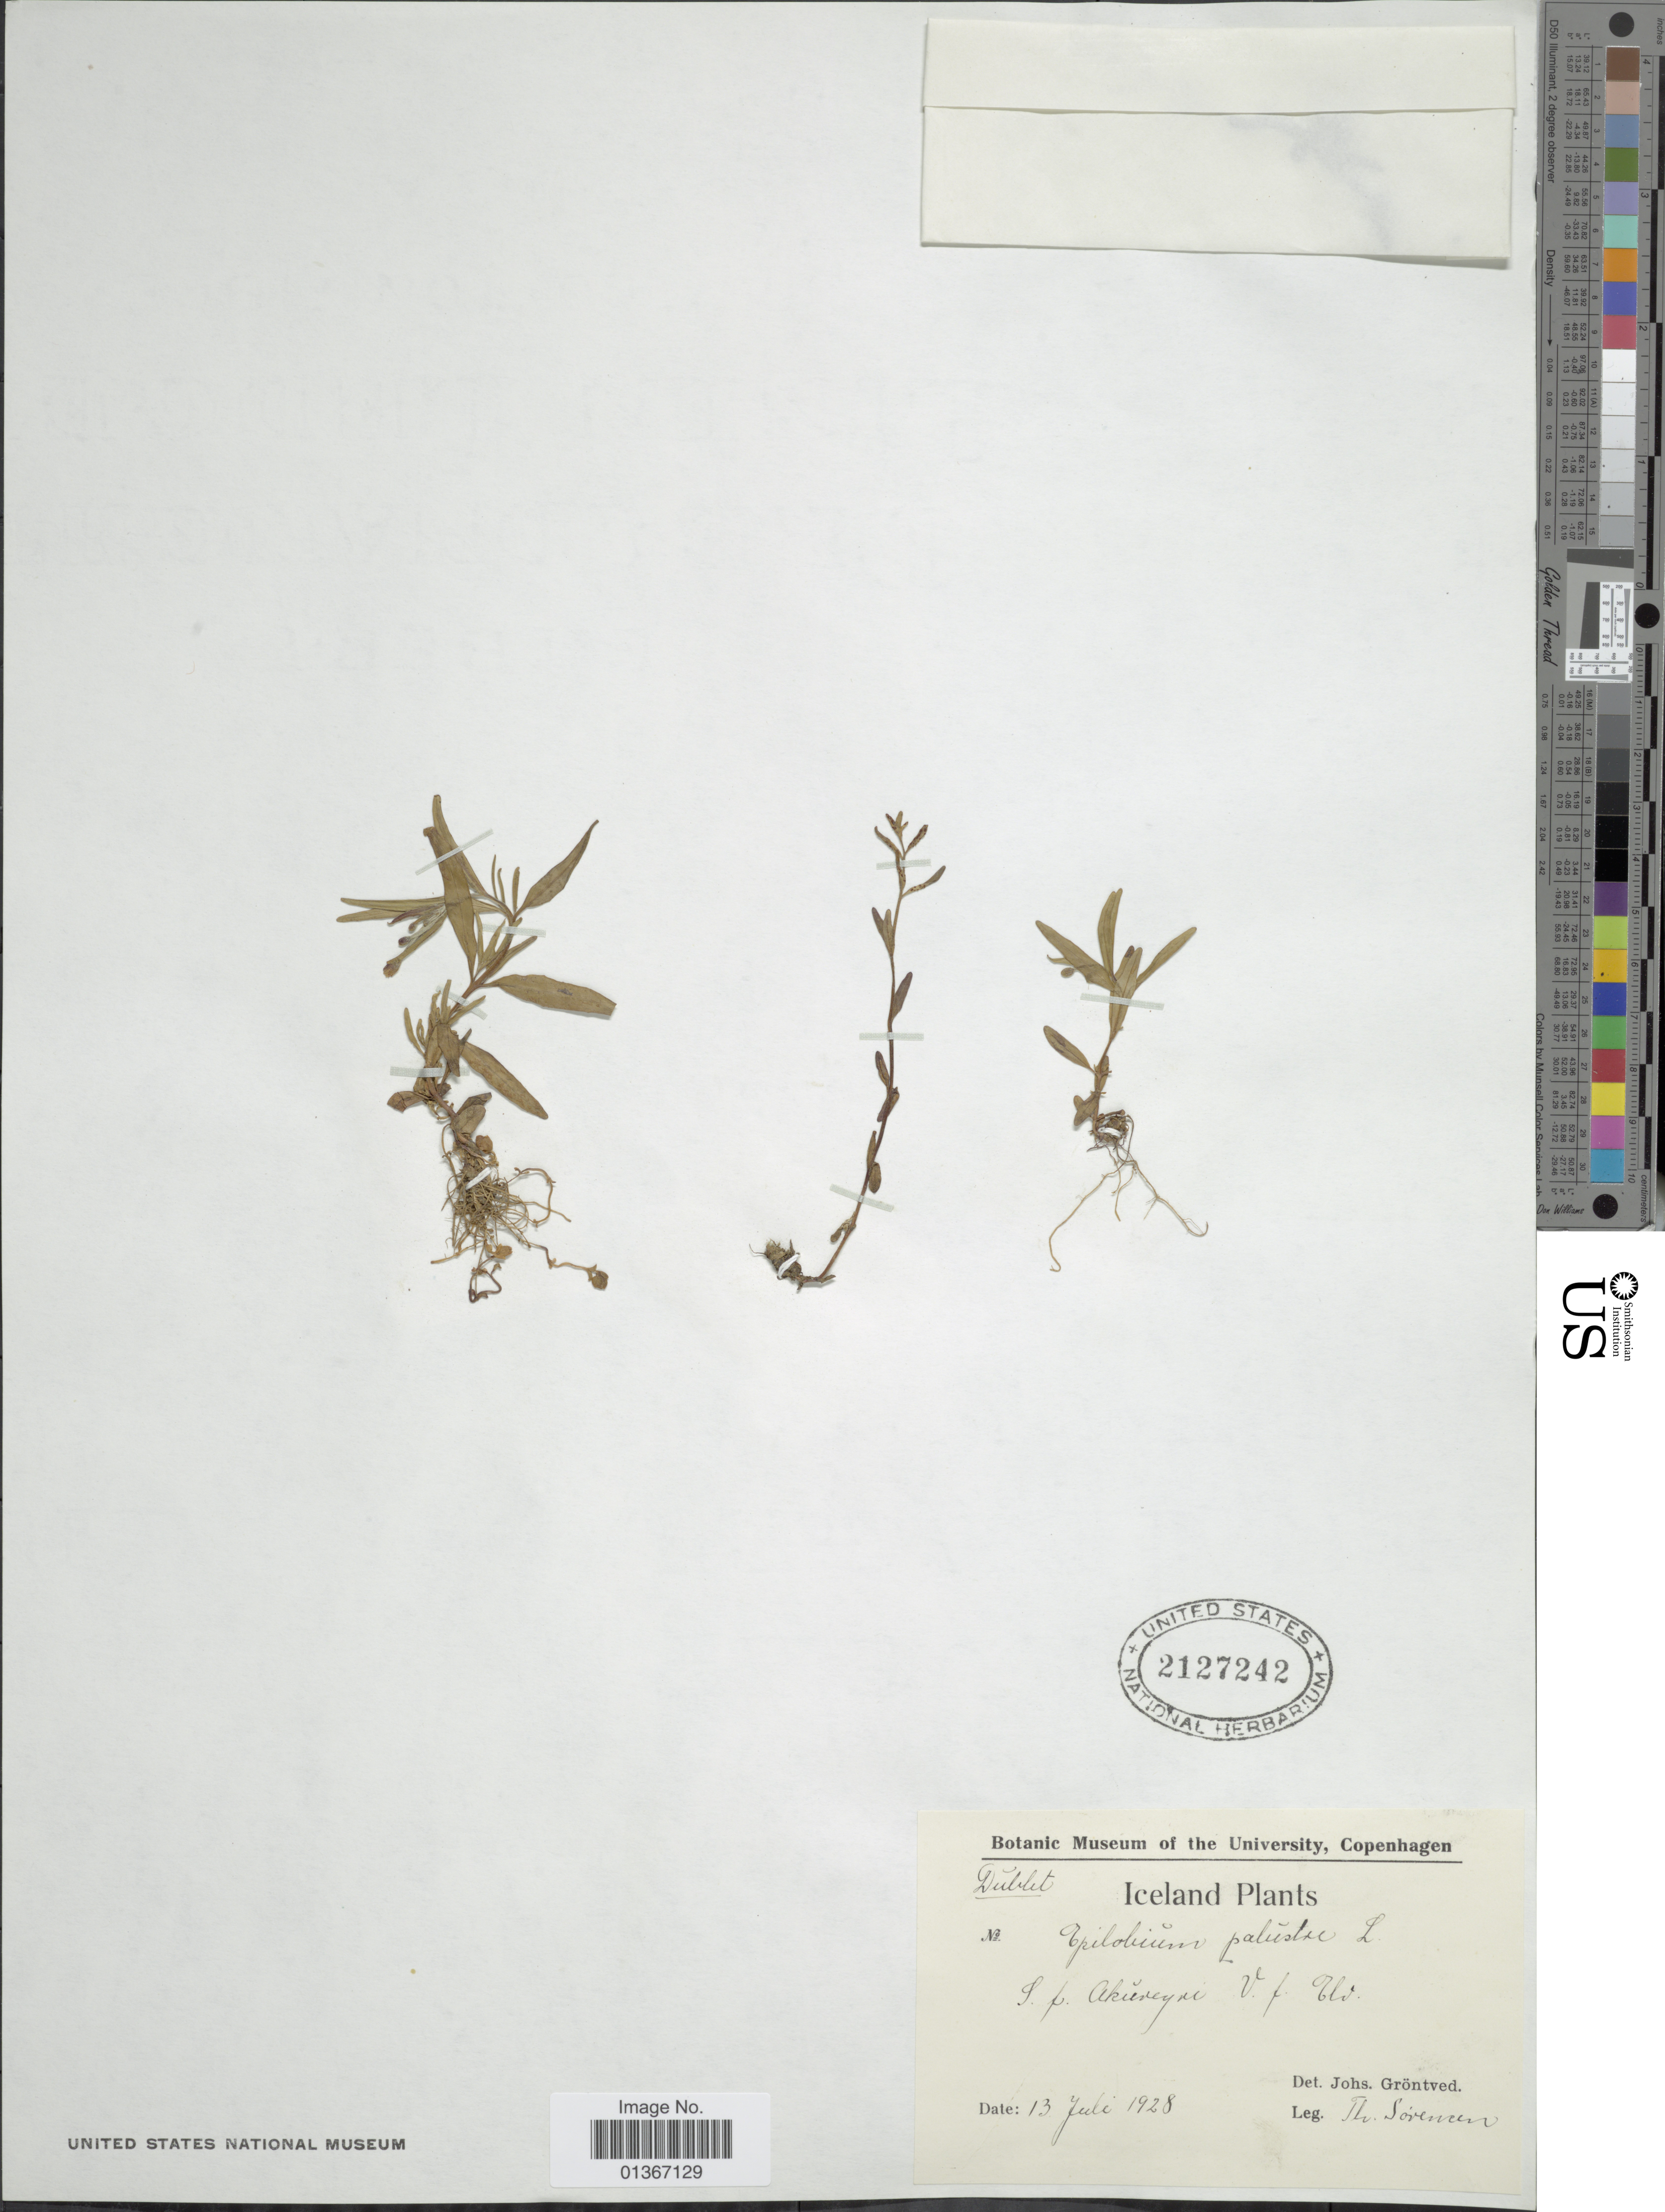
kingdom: Plantae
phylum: Tracheophyta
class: Magnoliopsida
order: Myrtales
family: Onagraceae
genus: Epilobium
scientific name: Epilobium palustre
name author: L.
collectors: T. Sorensen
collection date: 1928-07-13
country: Iceland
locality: S.f. Akureyri V.f. Eld.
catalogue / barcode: US 2127242